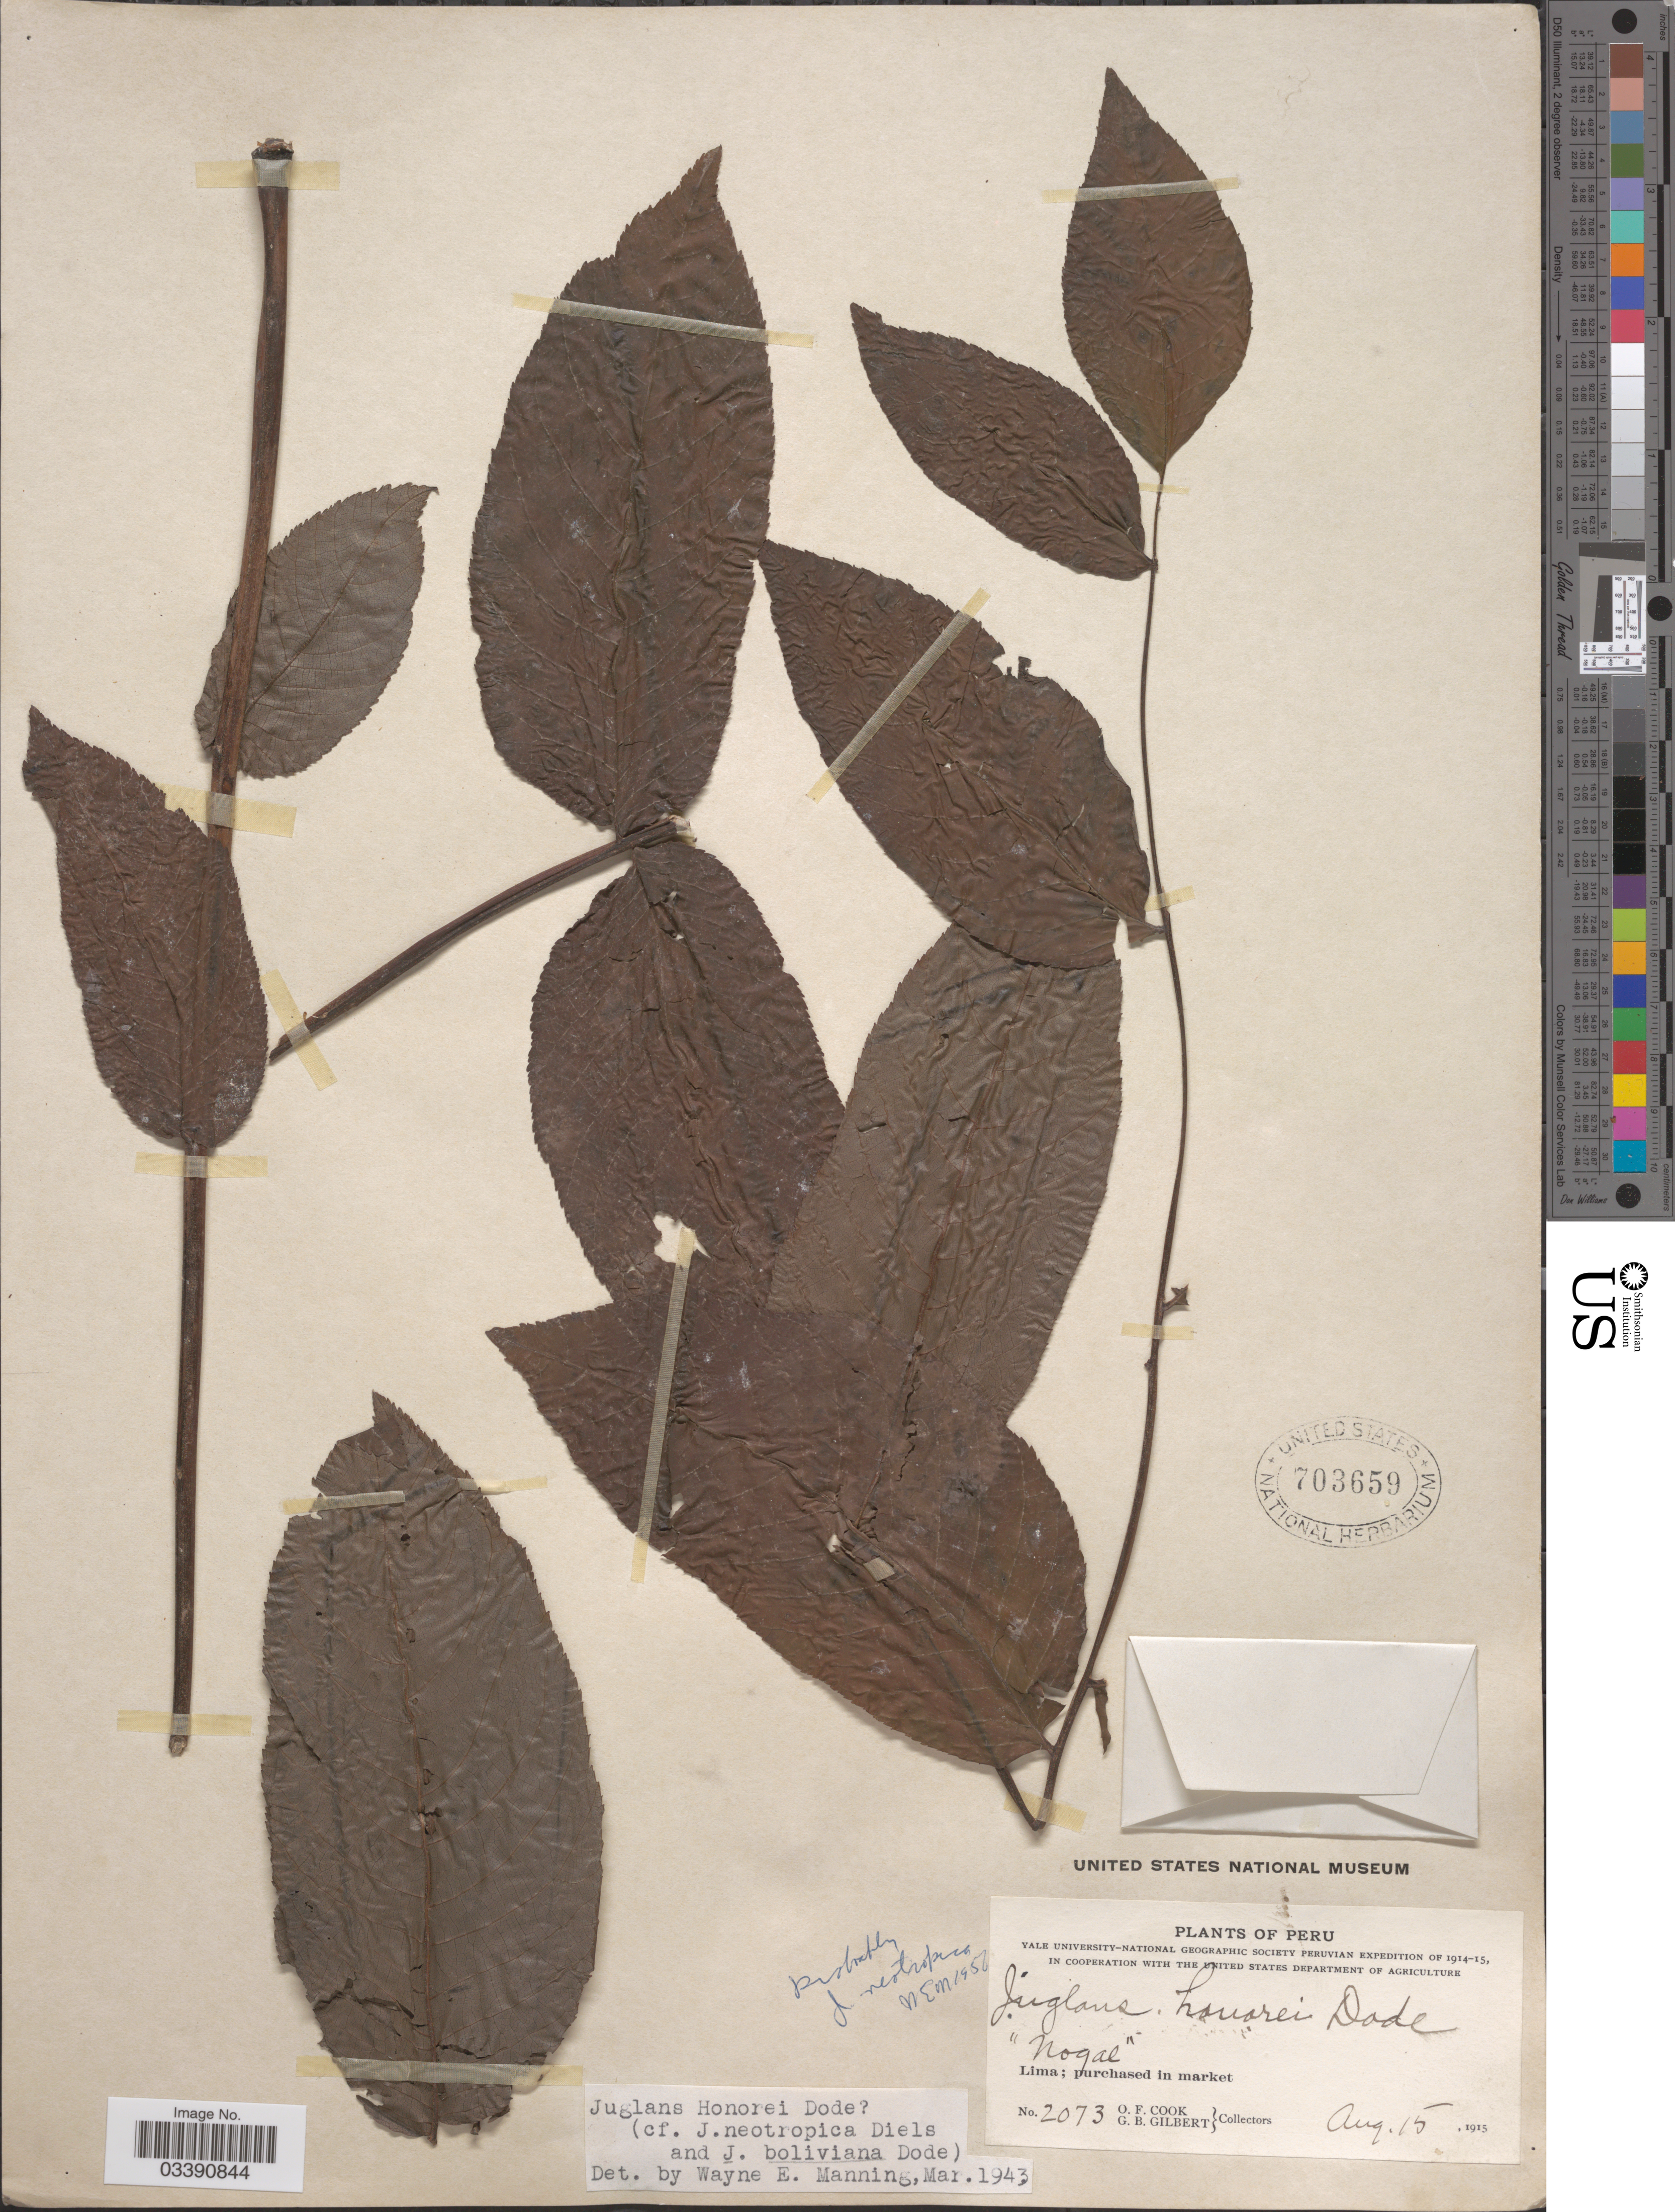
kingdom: Plantae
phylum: Tracheophyta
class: Magnoliopsida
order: Fagales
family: Juglandaceae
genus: Juglans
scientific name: Juglans honorei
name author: Dode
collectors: O. F. Cook & G. B. Gilbert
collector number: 2073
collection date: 1915-08-15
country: Peru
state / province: Lima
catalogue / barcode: US 703659